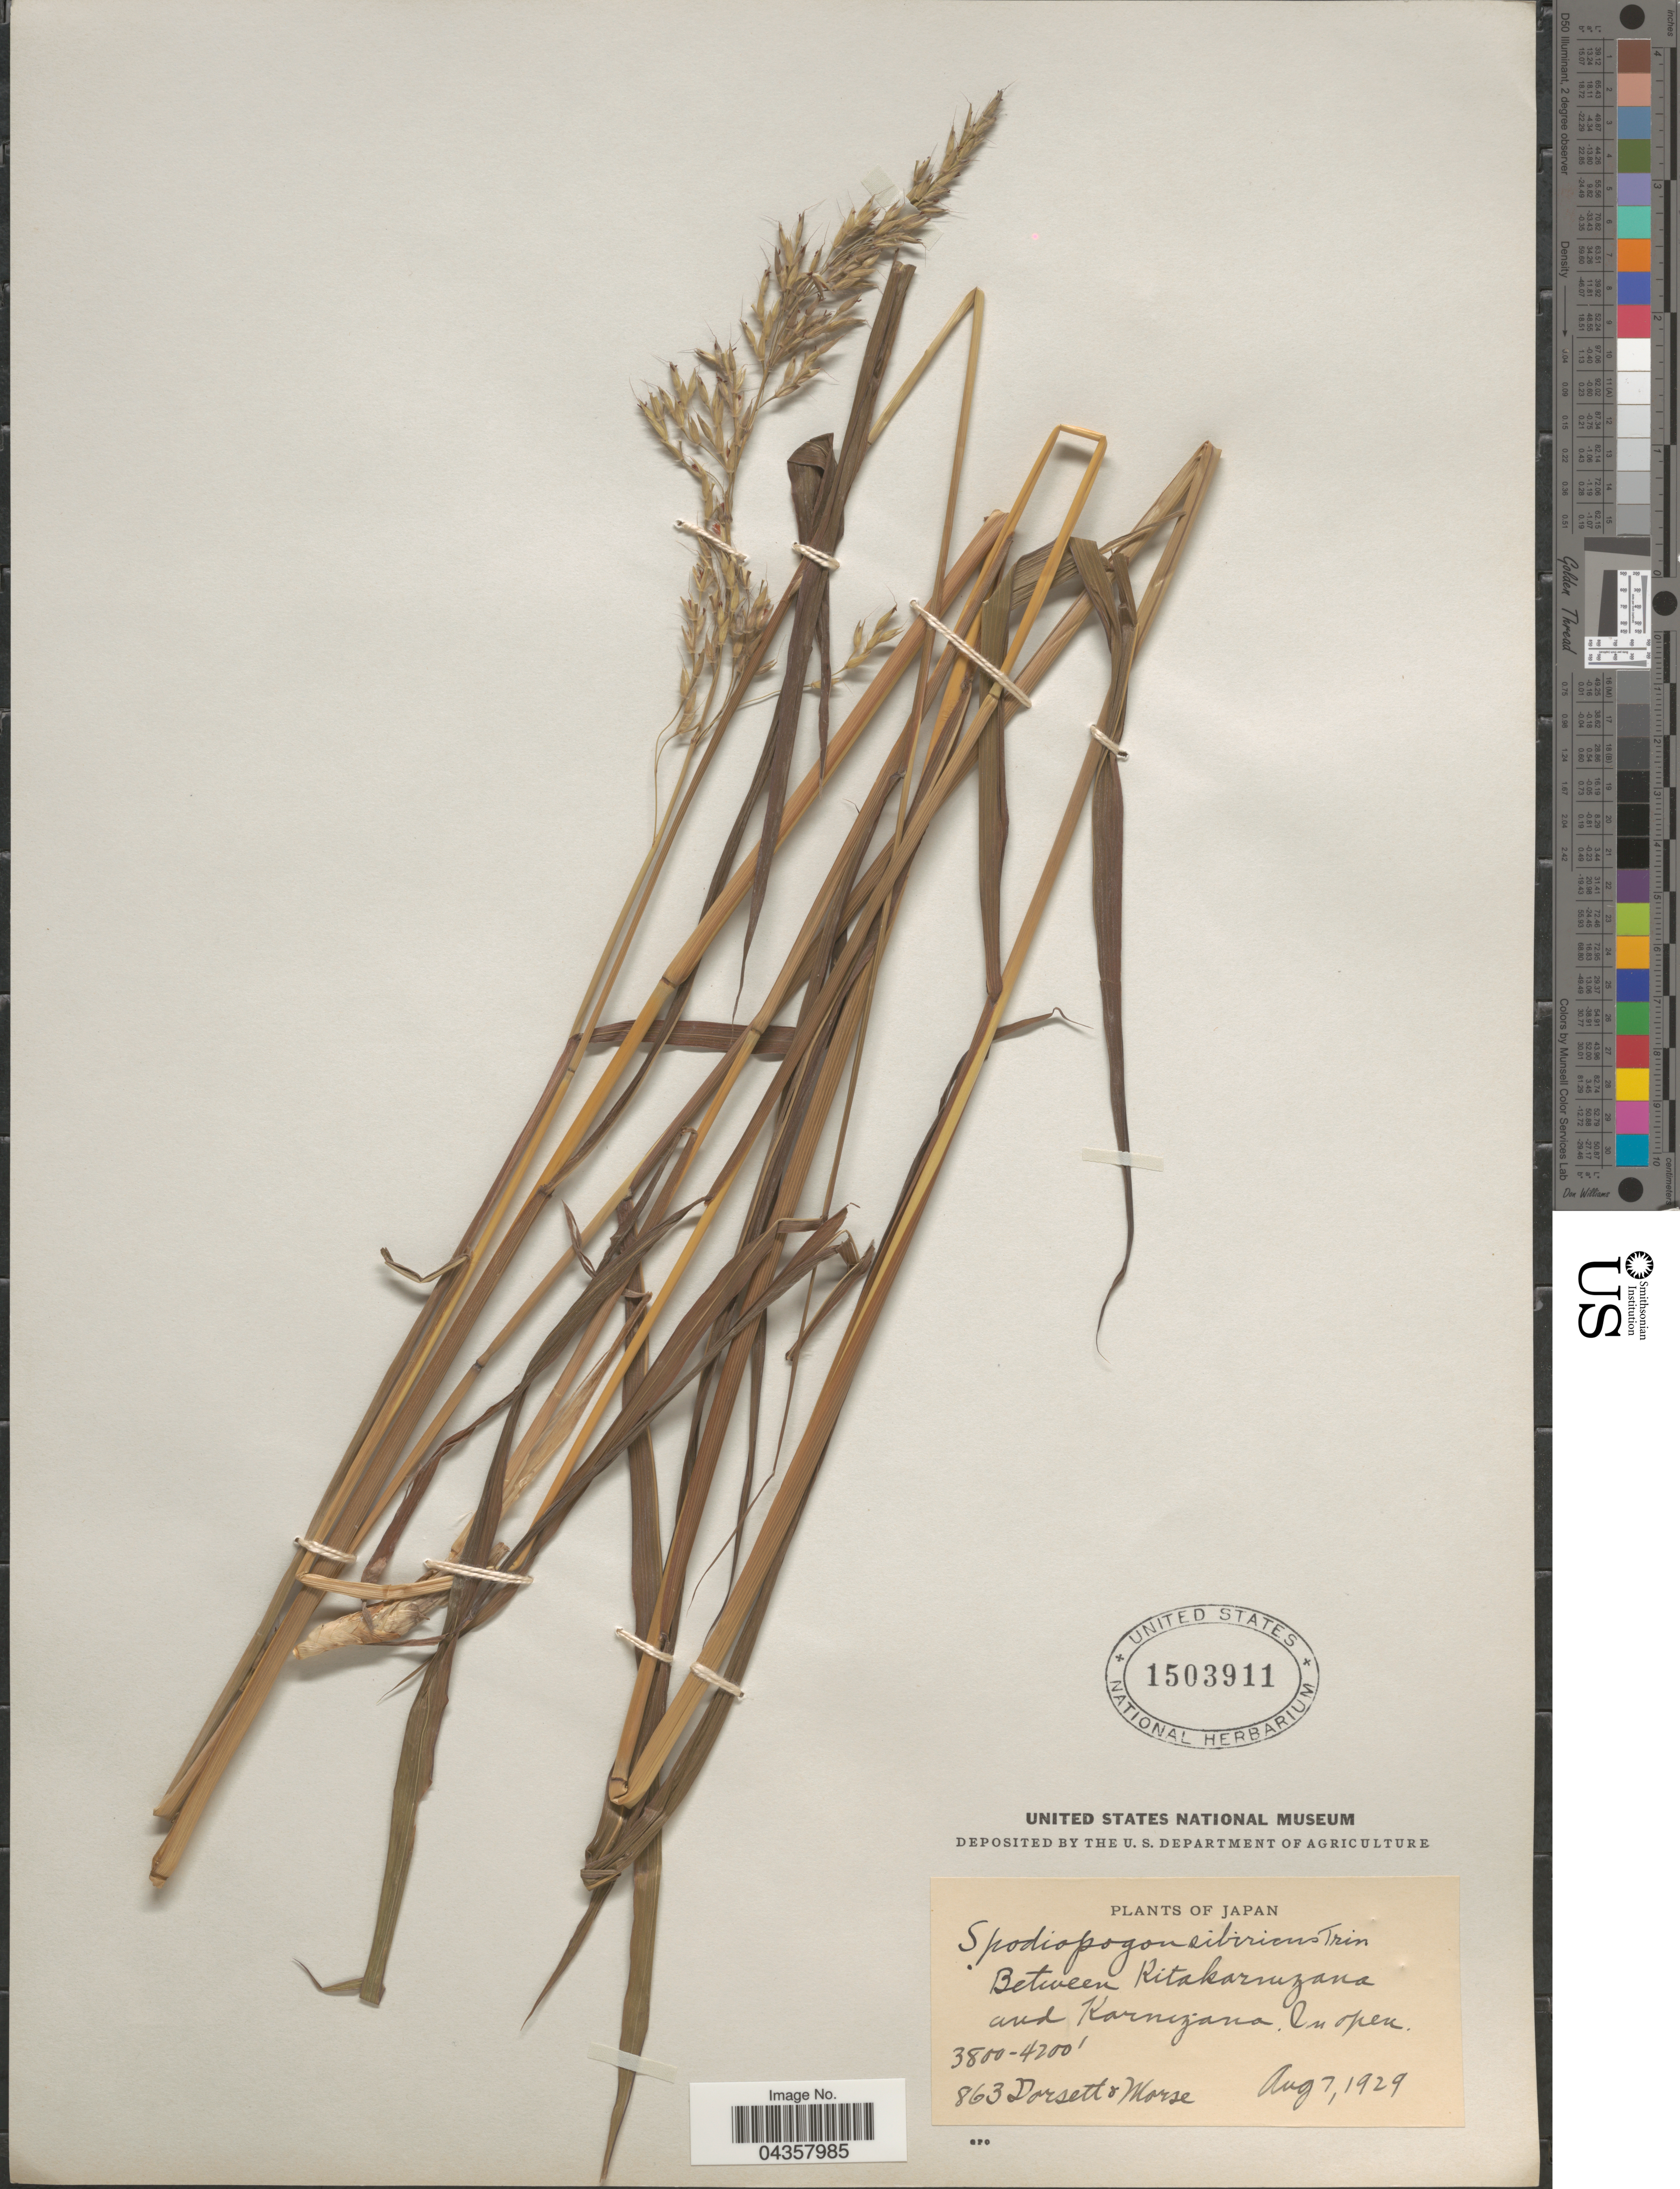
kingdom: Plantae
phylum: Tracheophyta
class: Liliopsida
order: Poales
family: Poaceae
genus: Spodiopogon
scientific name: Spodiopogon sibiricus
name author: Trin.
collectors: -- Dorsett & -. Morse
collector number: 863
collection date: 1929-08-07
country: Japan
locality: Between Kitakarnizana and Karnizana. In open.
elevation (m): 1158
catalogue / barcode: US 1503911